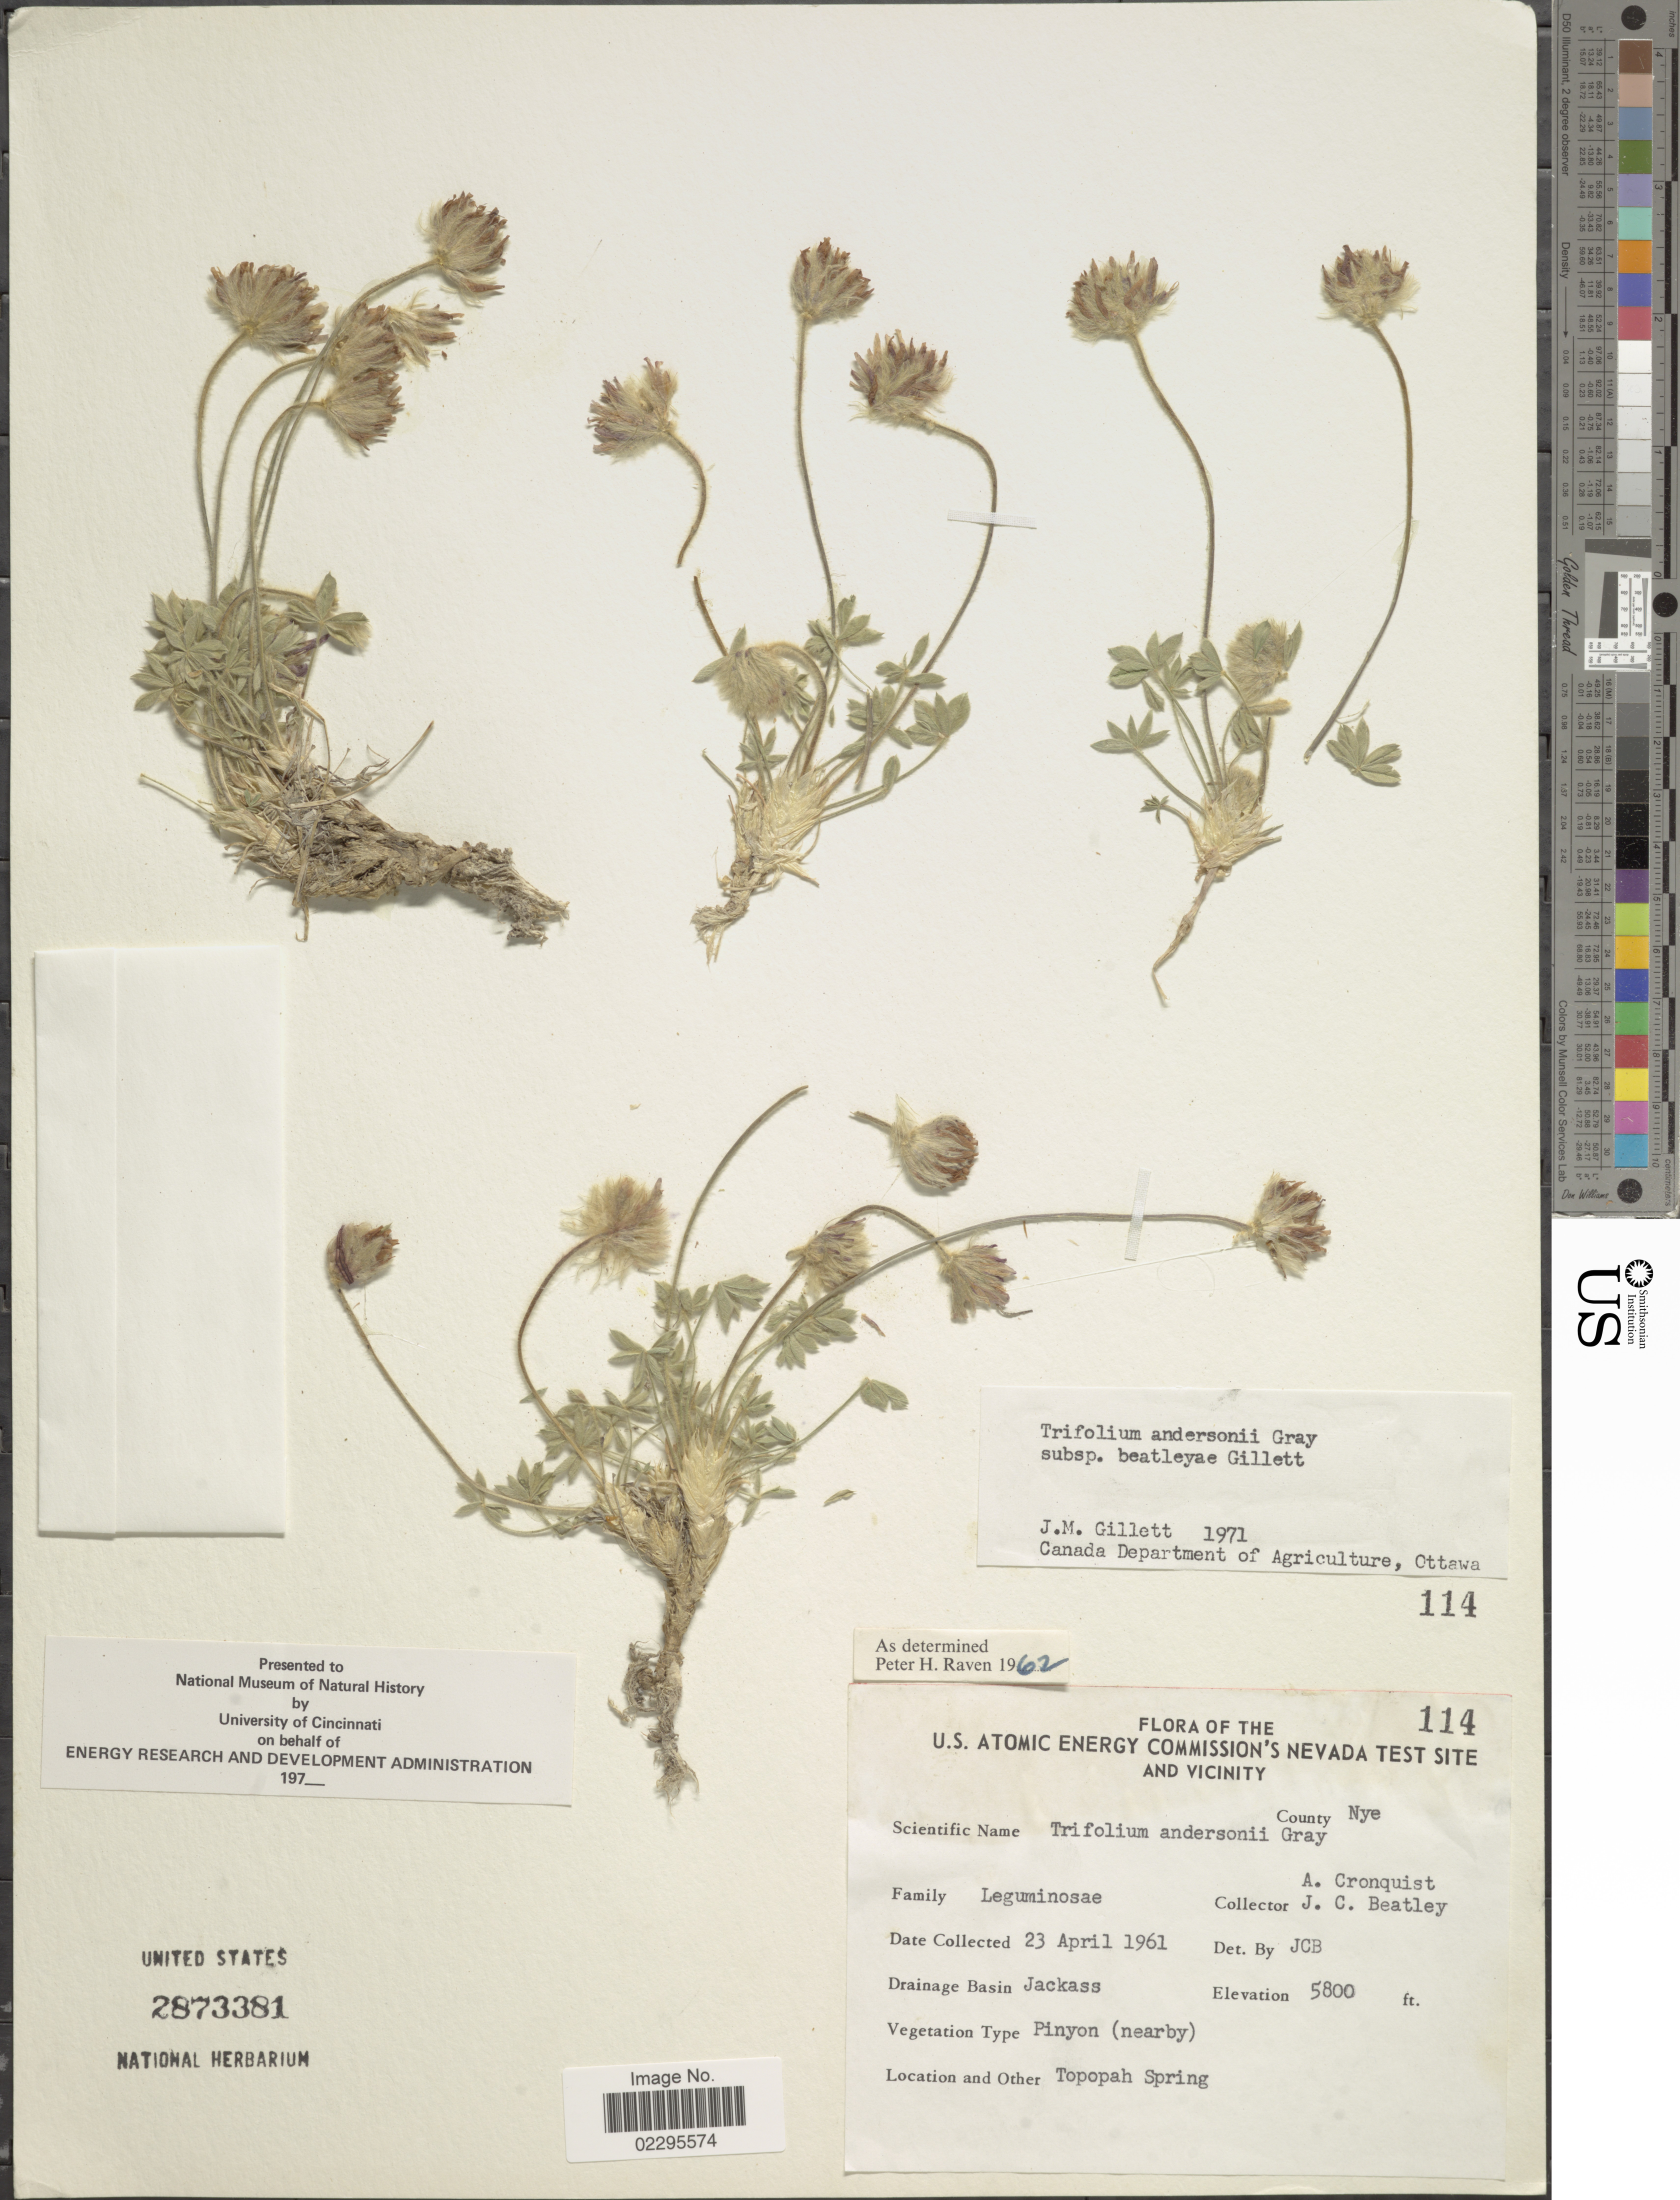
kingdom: Plantae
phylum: Tracheophyta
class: Magnoliopsida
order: Fabales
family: Fabaceae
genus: Trifolium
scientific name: Trifolium andersonii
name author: A. Gray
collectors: A. J. Cronquist & J. C. Beatley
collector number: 114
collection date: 1961-04-23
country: United States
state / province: Nevada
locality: U. S. Atomic Energy Commission's Nevada Test Site and vicinity. County Nye. Drainage Basin Jackass. Topopah Spring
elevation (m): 1768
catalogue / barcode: US 2873381